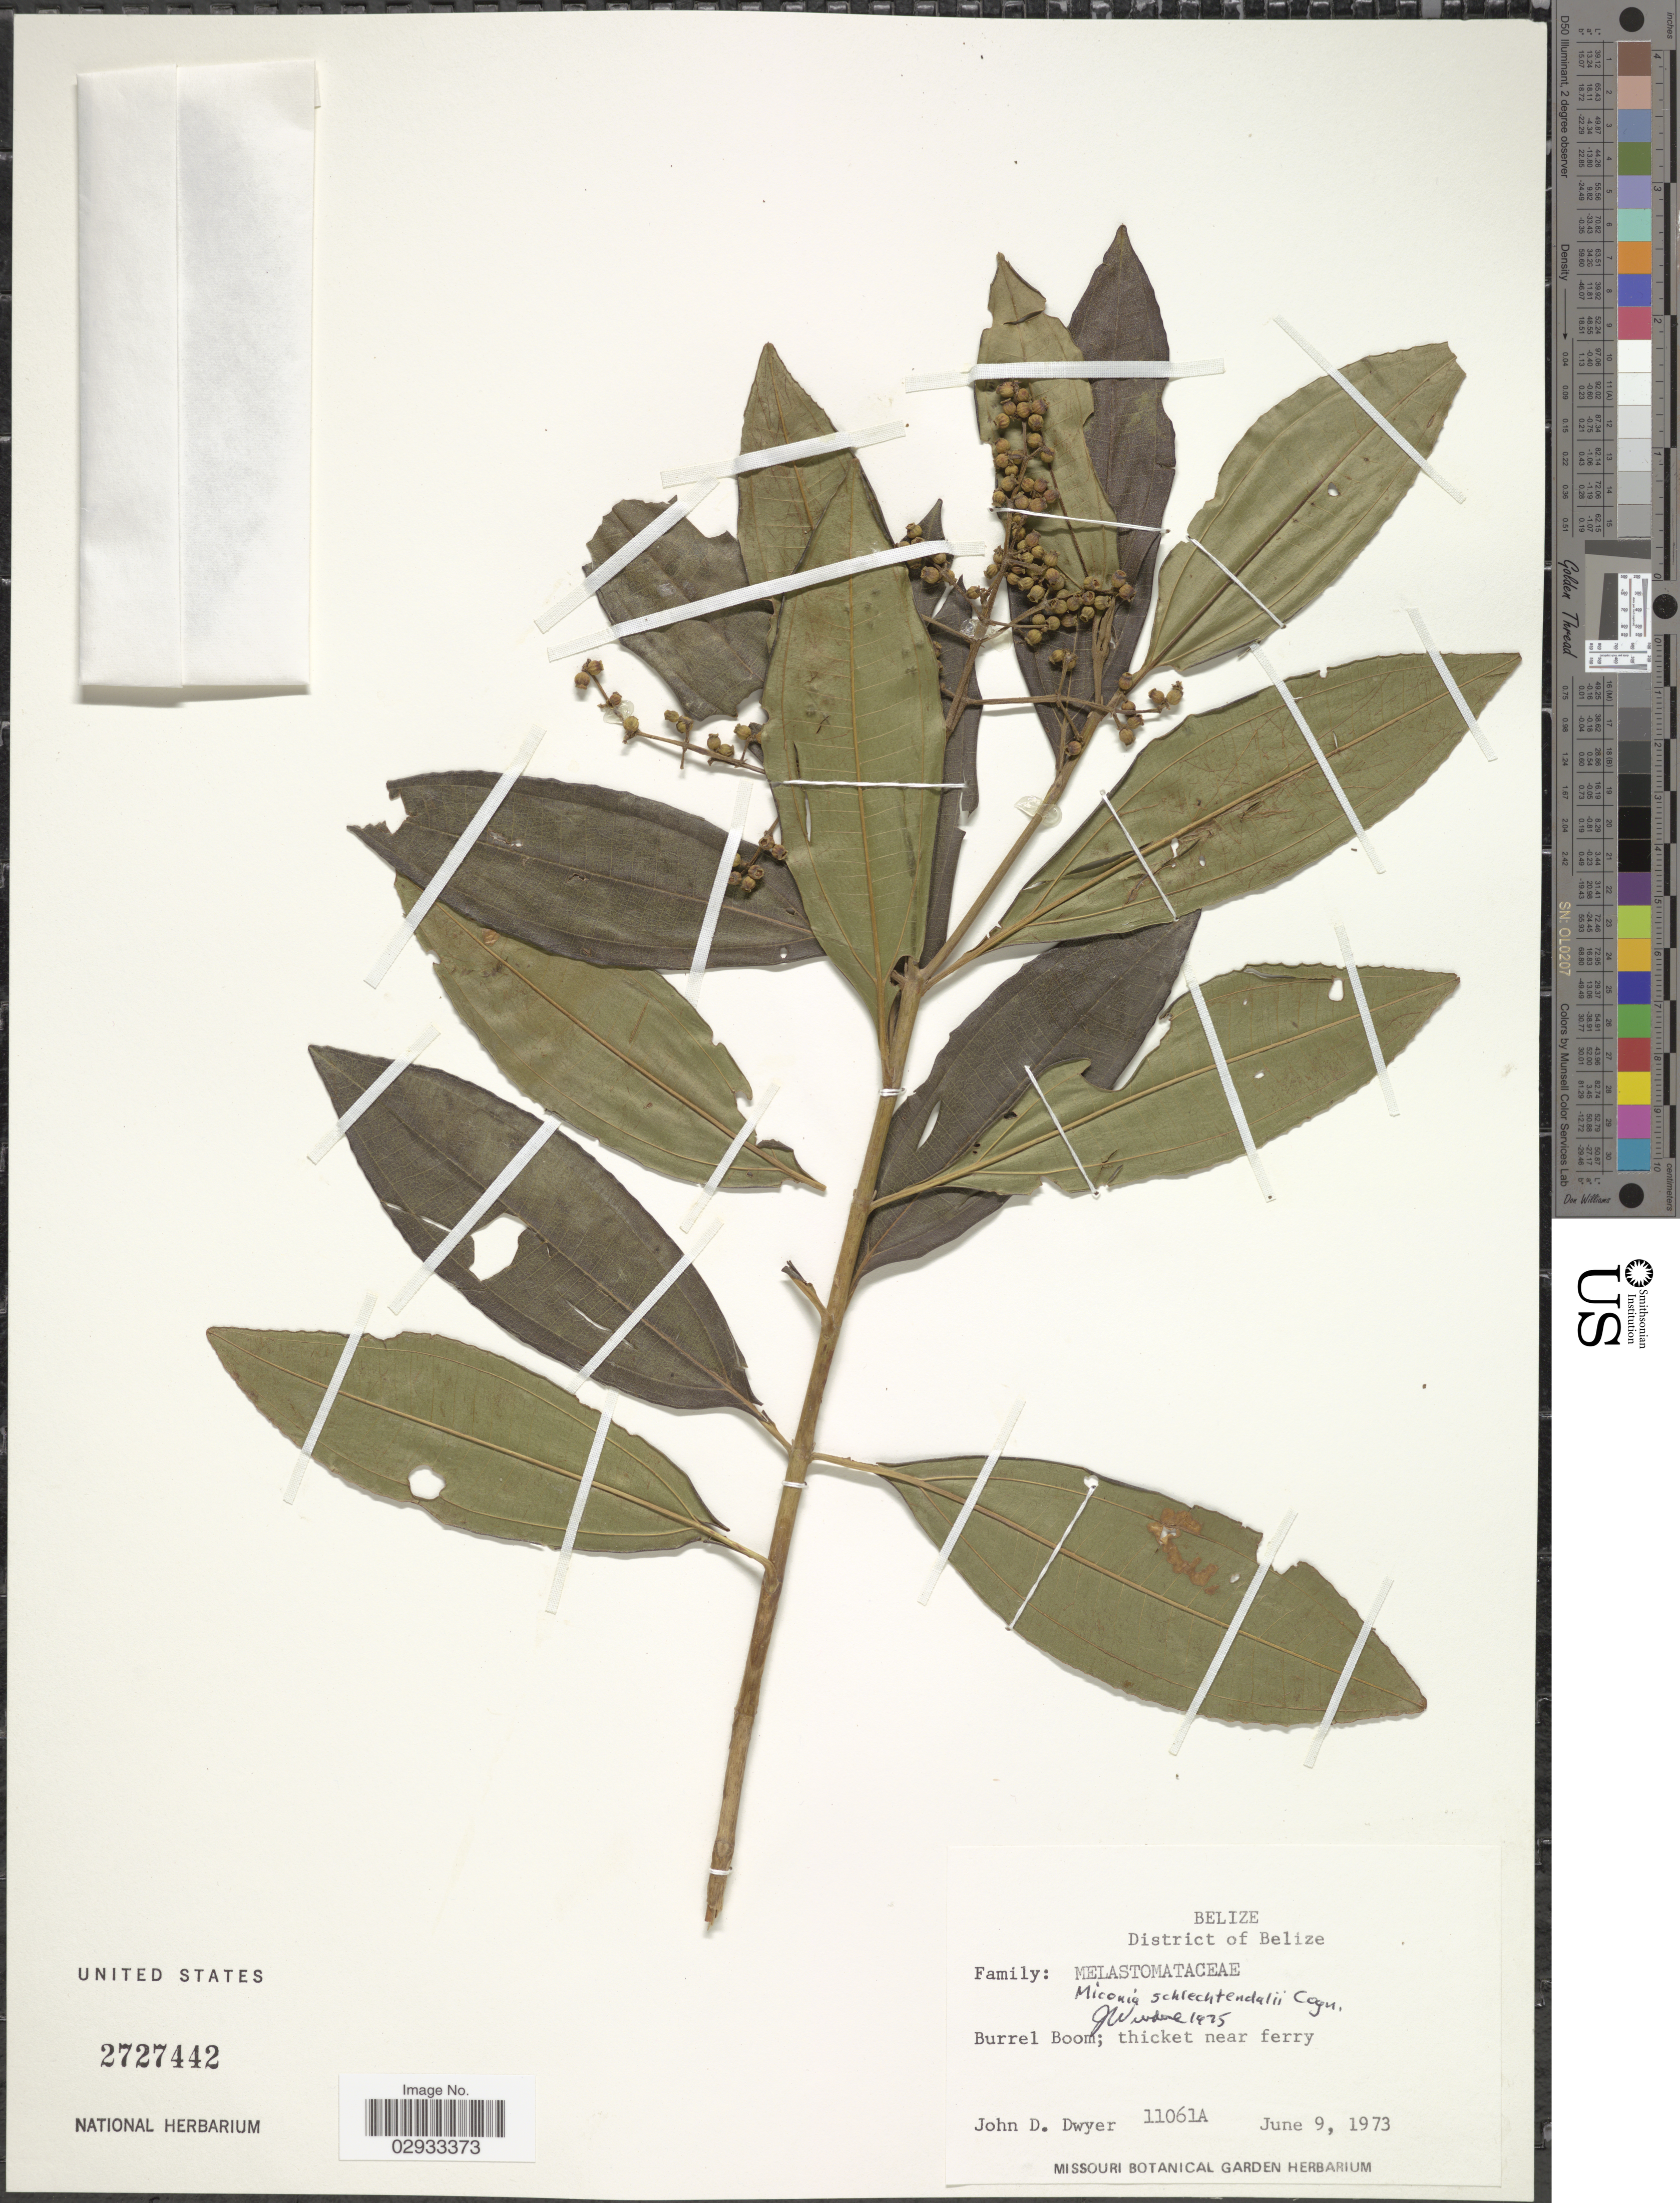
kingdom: Plantae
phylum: Tracheophyta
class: Magnoliopsida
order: Myrtales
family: Melastomataceae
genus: Miconia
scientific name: Miconia schlechtendalii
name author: Cogn. in DC.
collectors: J. D. Dwyer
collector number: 11061A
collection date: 1973-06-09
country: Belize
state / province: Belize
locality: District of Belize. Burrel Boom.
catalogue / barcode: US 2727442